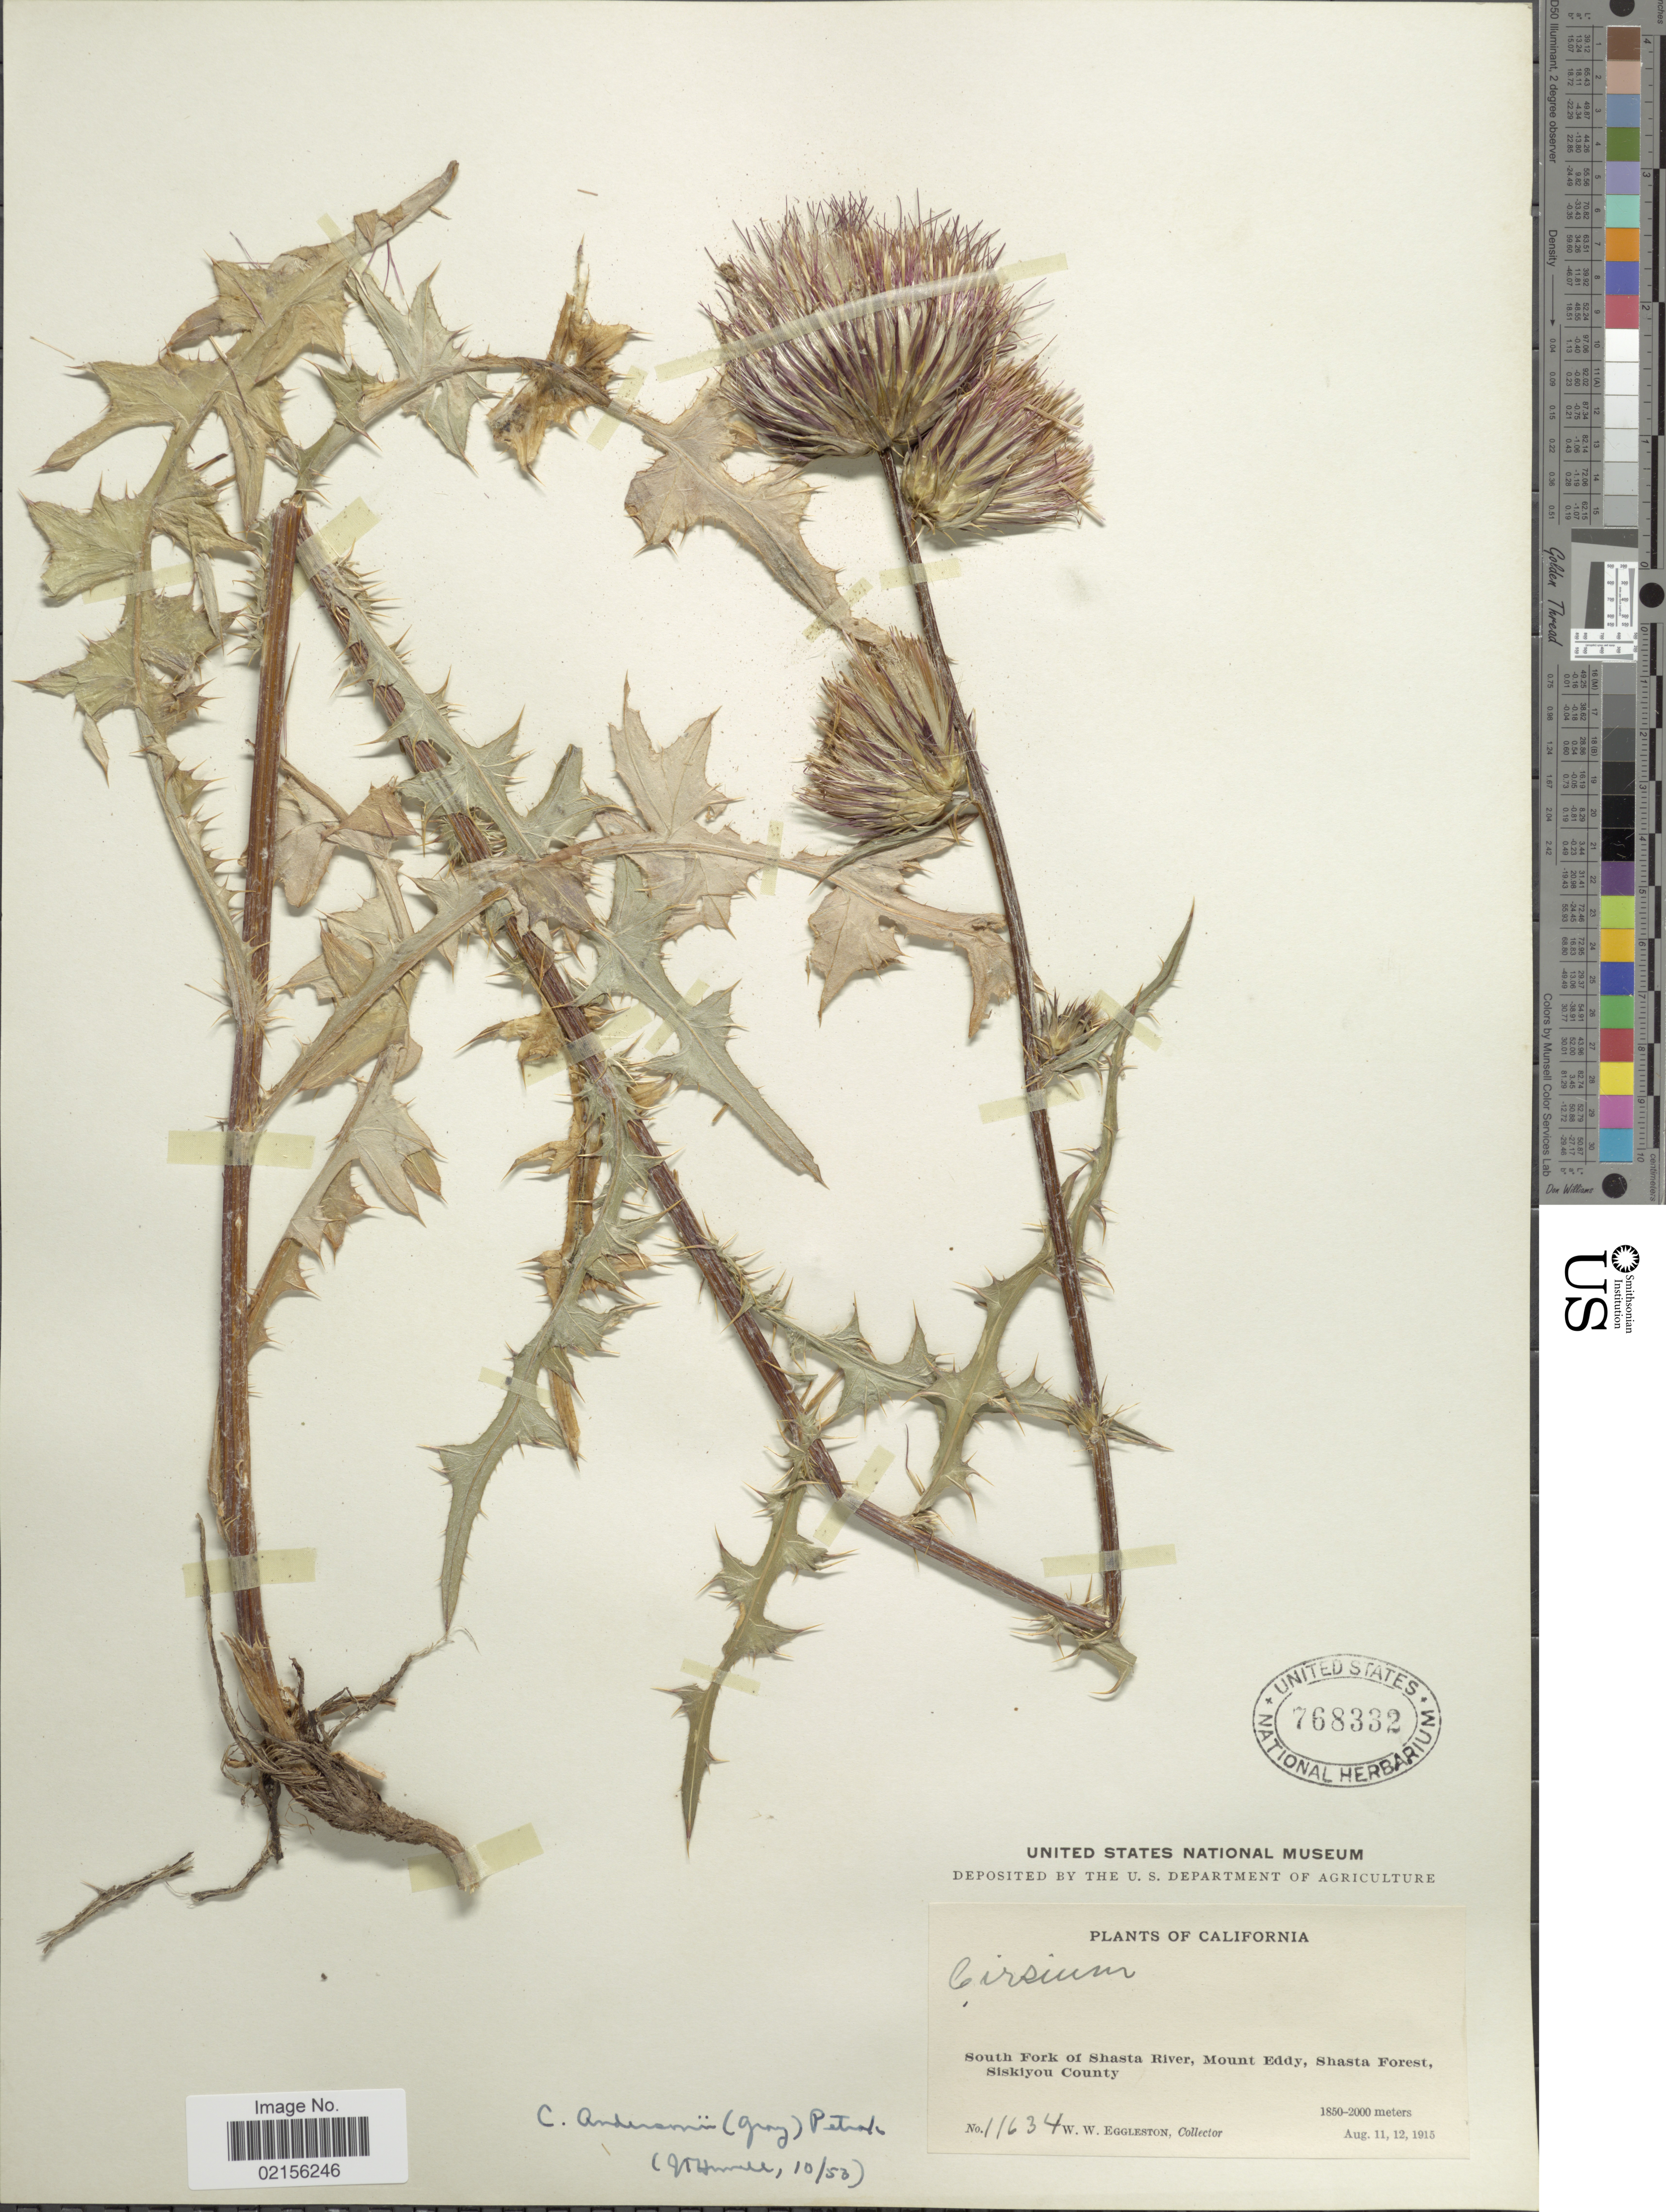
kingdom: Plantae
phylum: Tracheophyta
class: Magnoliopsida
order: Asterales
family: Asteraceae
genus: Cirsium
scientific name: Cirsium andersonii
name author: (A. Gray) Petr.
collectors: W. W. Eggleston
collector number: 11634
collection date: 1915-08-11/1915-08-12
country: United States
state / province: California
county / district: Siskiyou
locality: South Fork of Shasta River, Mount Eddy, Shasta Forest, Siskiyou County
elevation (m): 1850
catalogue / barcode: US 768332